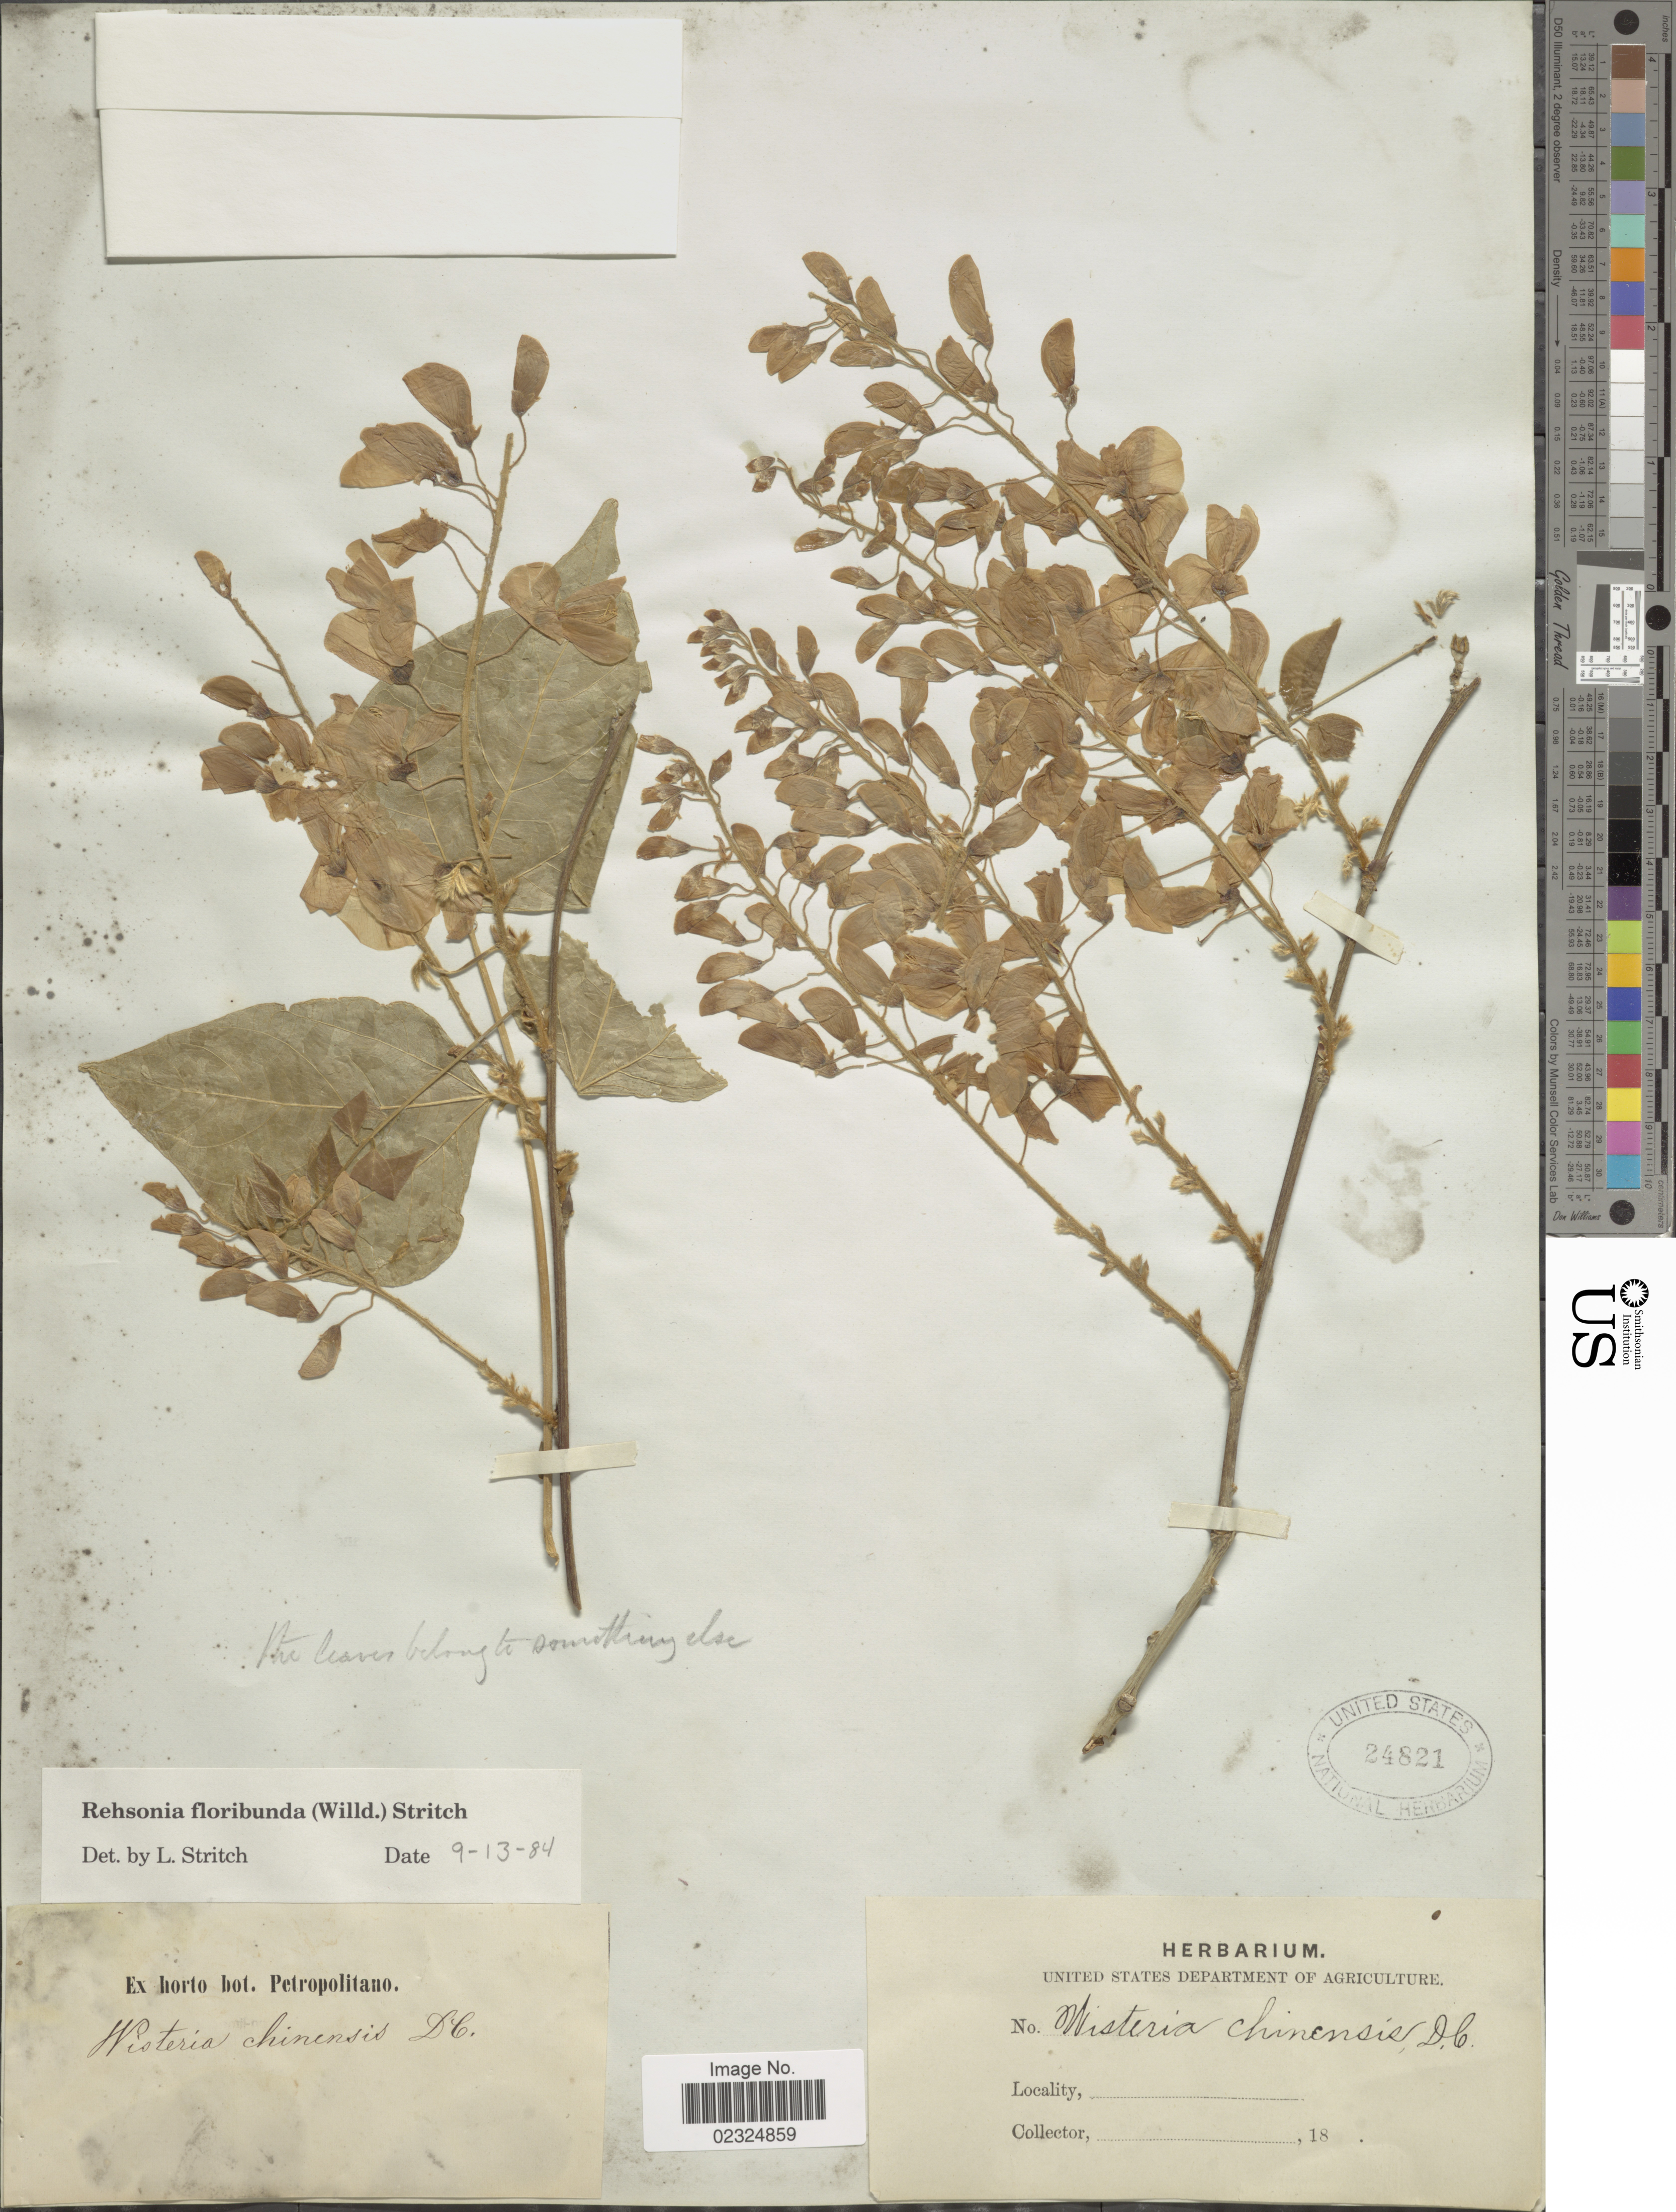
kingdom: Plantae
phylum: Tracheophyta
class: Magnoliopsida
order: Fabales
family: Fabaceae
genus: Wisteria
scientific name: Wisteria floribunda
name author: (Willd.) DC.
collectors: ex Horto Bot. Petropolitano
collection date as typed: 18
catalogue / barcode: US 24821